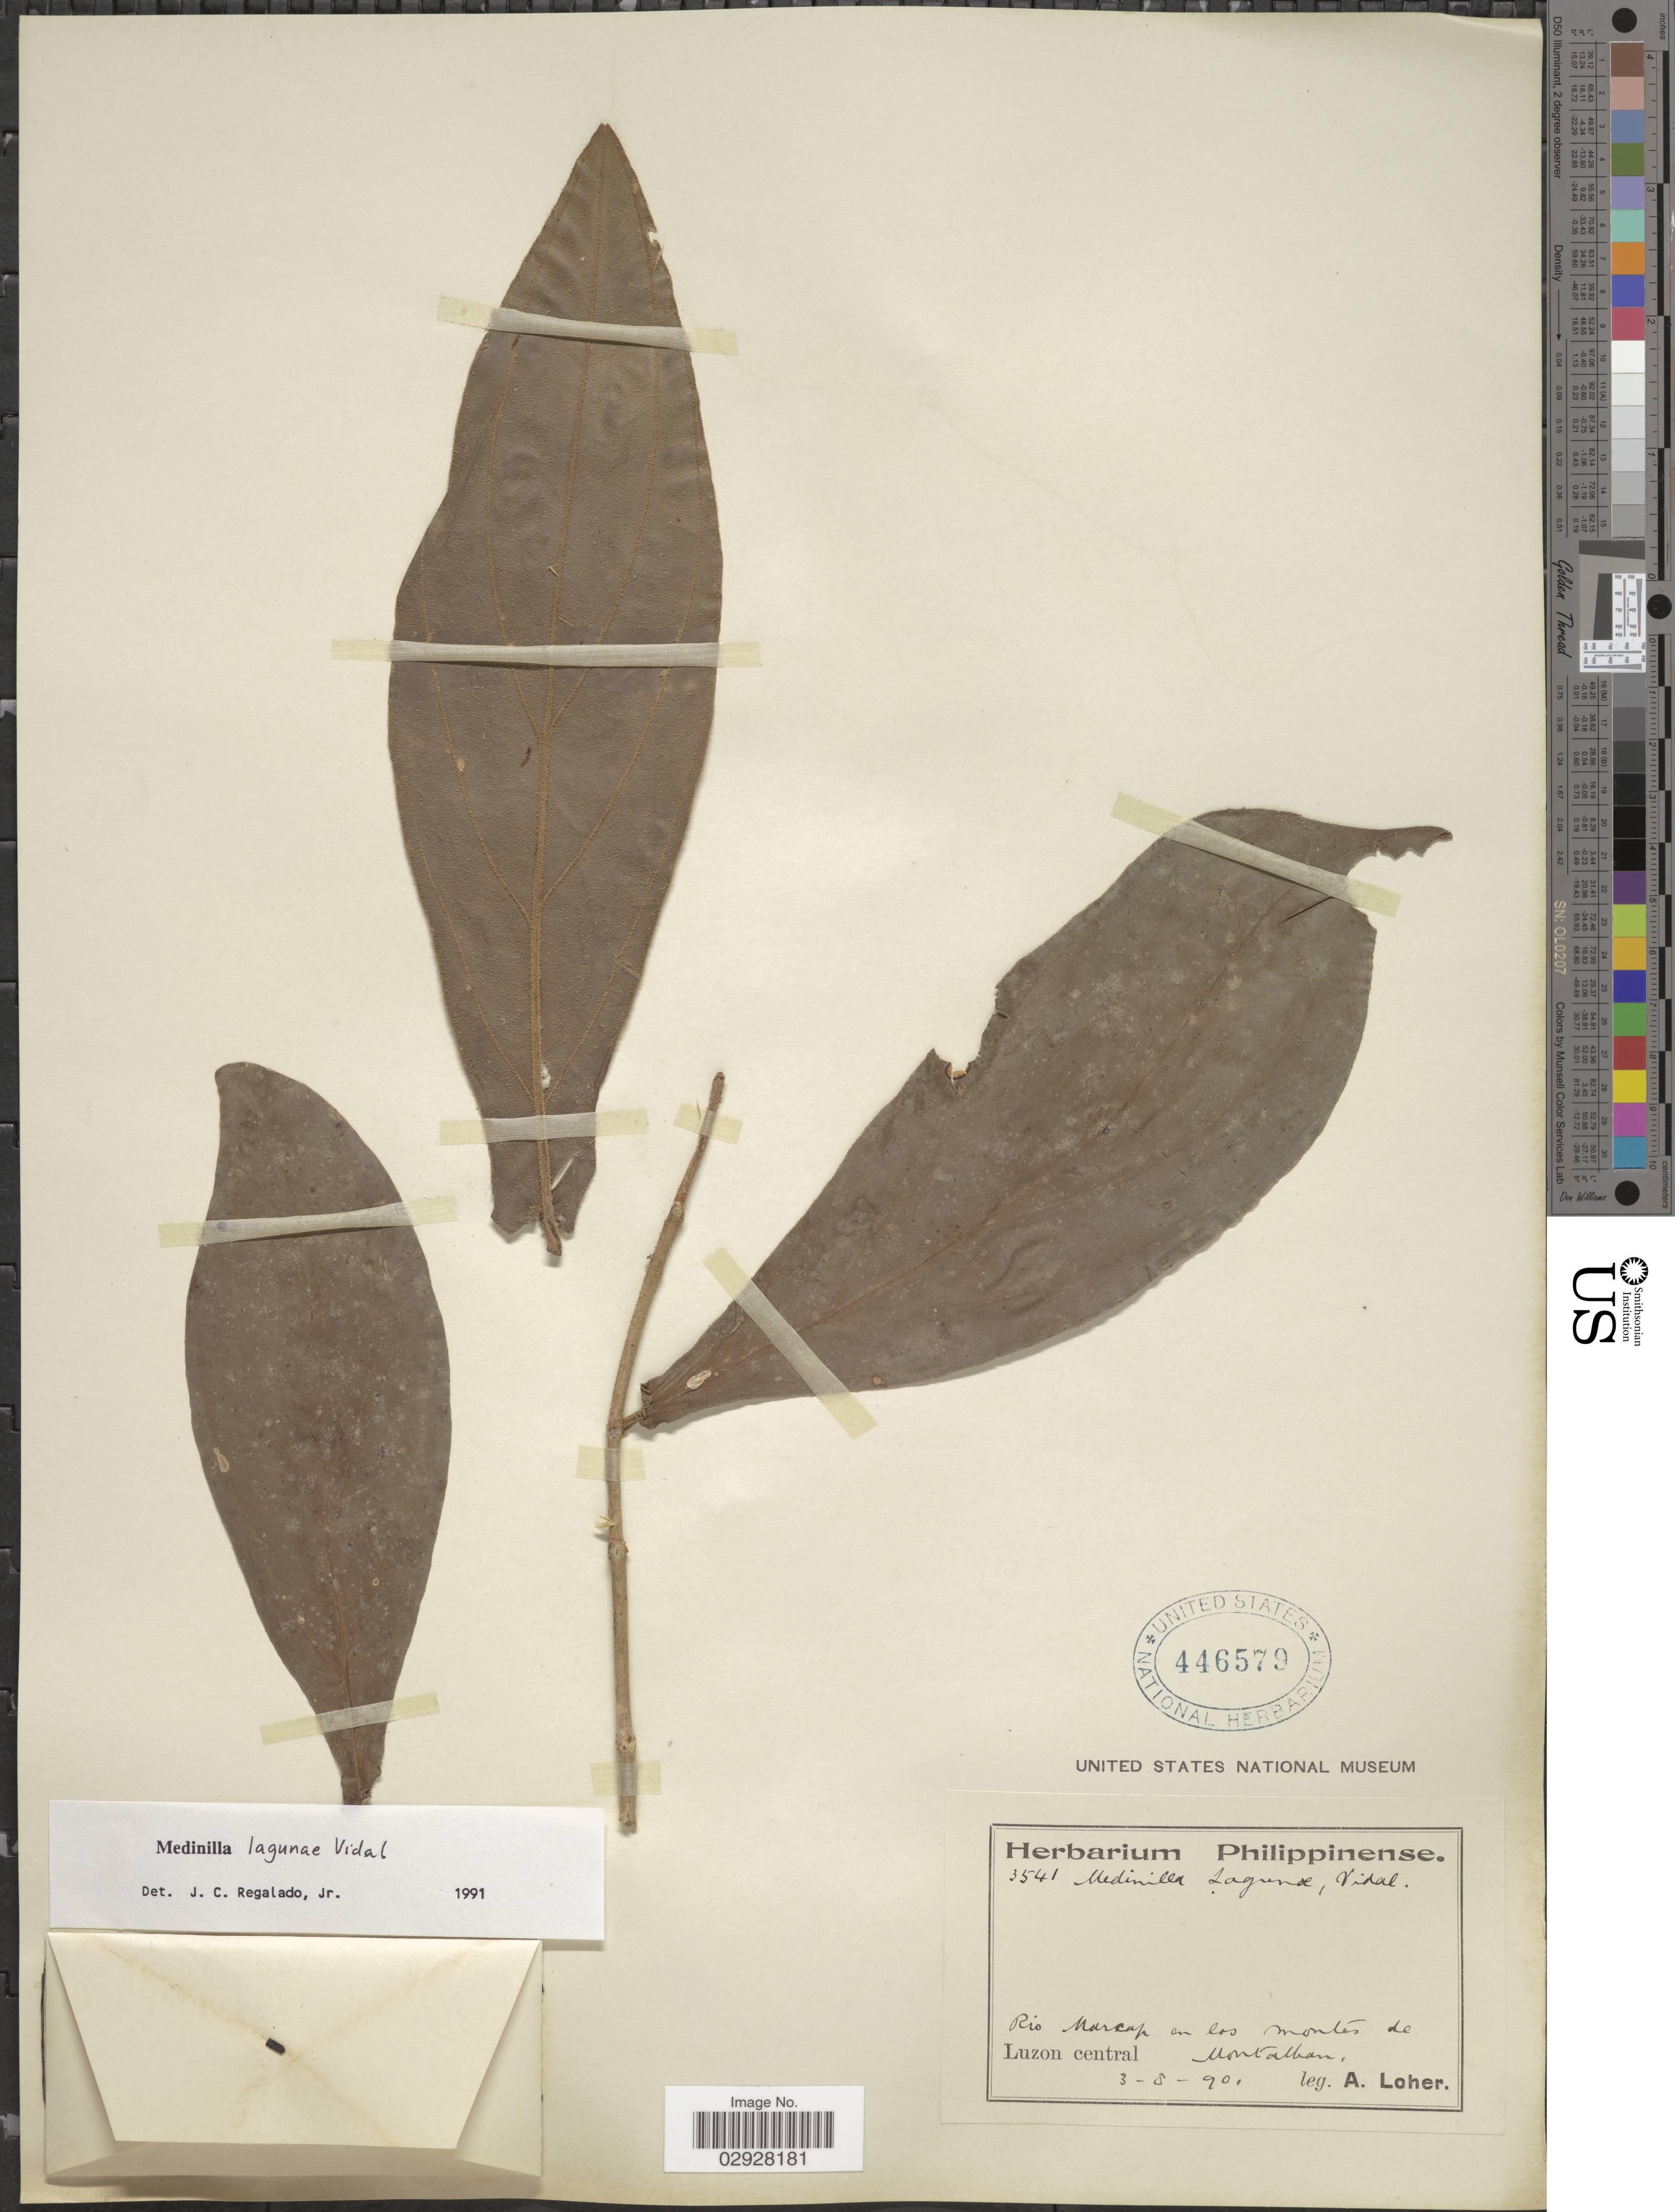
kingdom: Plantae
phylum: Tracheophyta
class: Magnoliopsida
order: Myrtales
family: Melastomataceae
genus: Medinilla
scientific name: Medinilla lagunae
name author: S. Vidal & Fern.-Vill.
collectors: A. Loher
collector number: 3541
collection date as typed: Transcribed d/m/y: 3/8/90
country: Philippines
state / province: Central Luzon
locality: Rio Marcap en los montes de Montalhan, Luzon central.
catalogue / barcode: US 446579